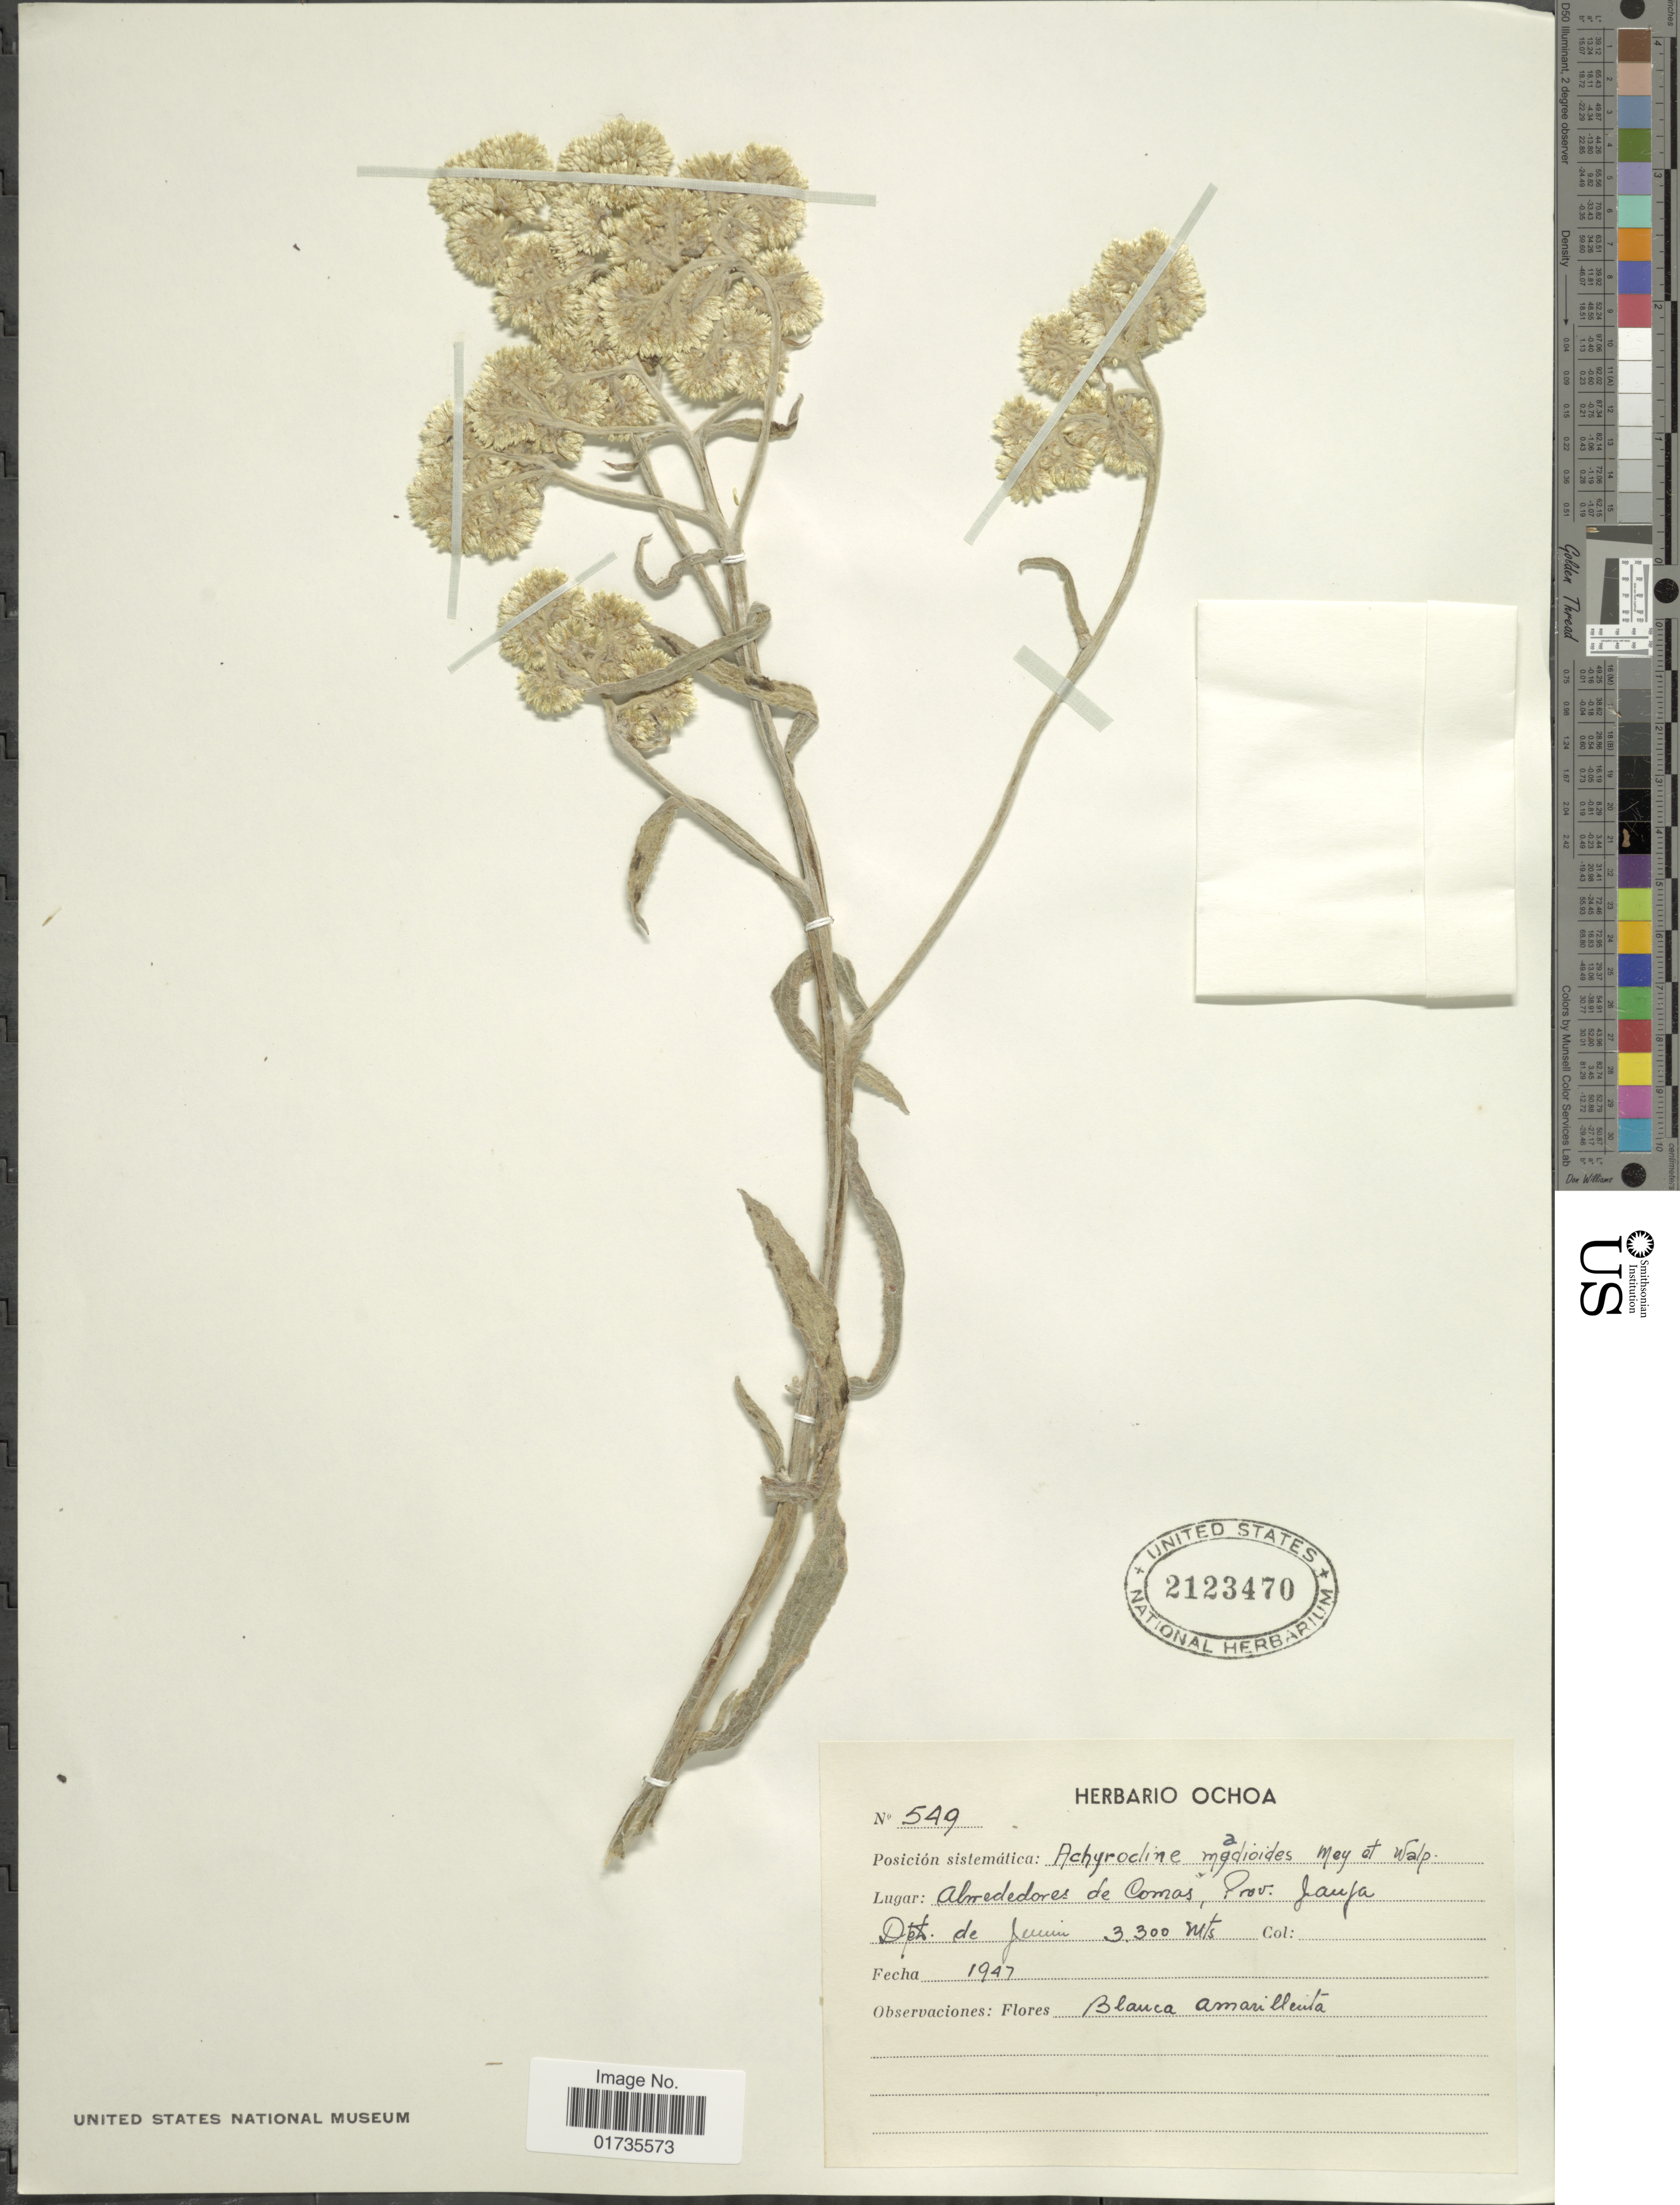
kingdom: Plantae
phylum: Tracheophyta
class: Magnoliopsida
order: Asterales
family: Asteraceae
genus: Achyrocline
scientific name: Achyrocline madioides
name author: (Kunth) Meyen & Walp.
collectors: ex herb. Ochoa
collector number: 549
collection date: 1947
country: Peru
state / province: Junín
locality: Alrededores de Comas, Prov. Jauja. Dept. de Junin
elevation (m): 3300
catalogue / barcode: US 2123470